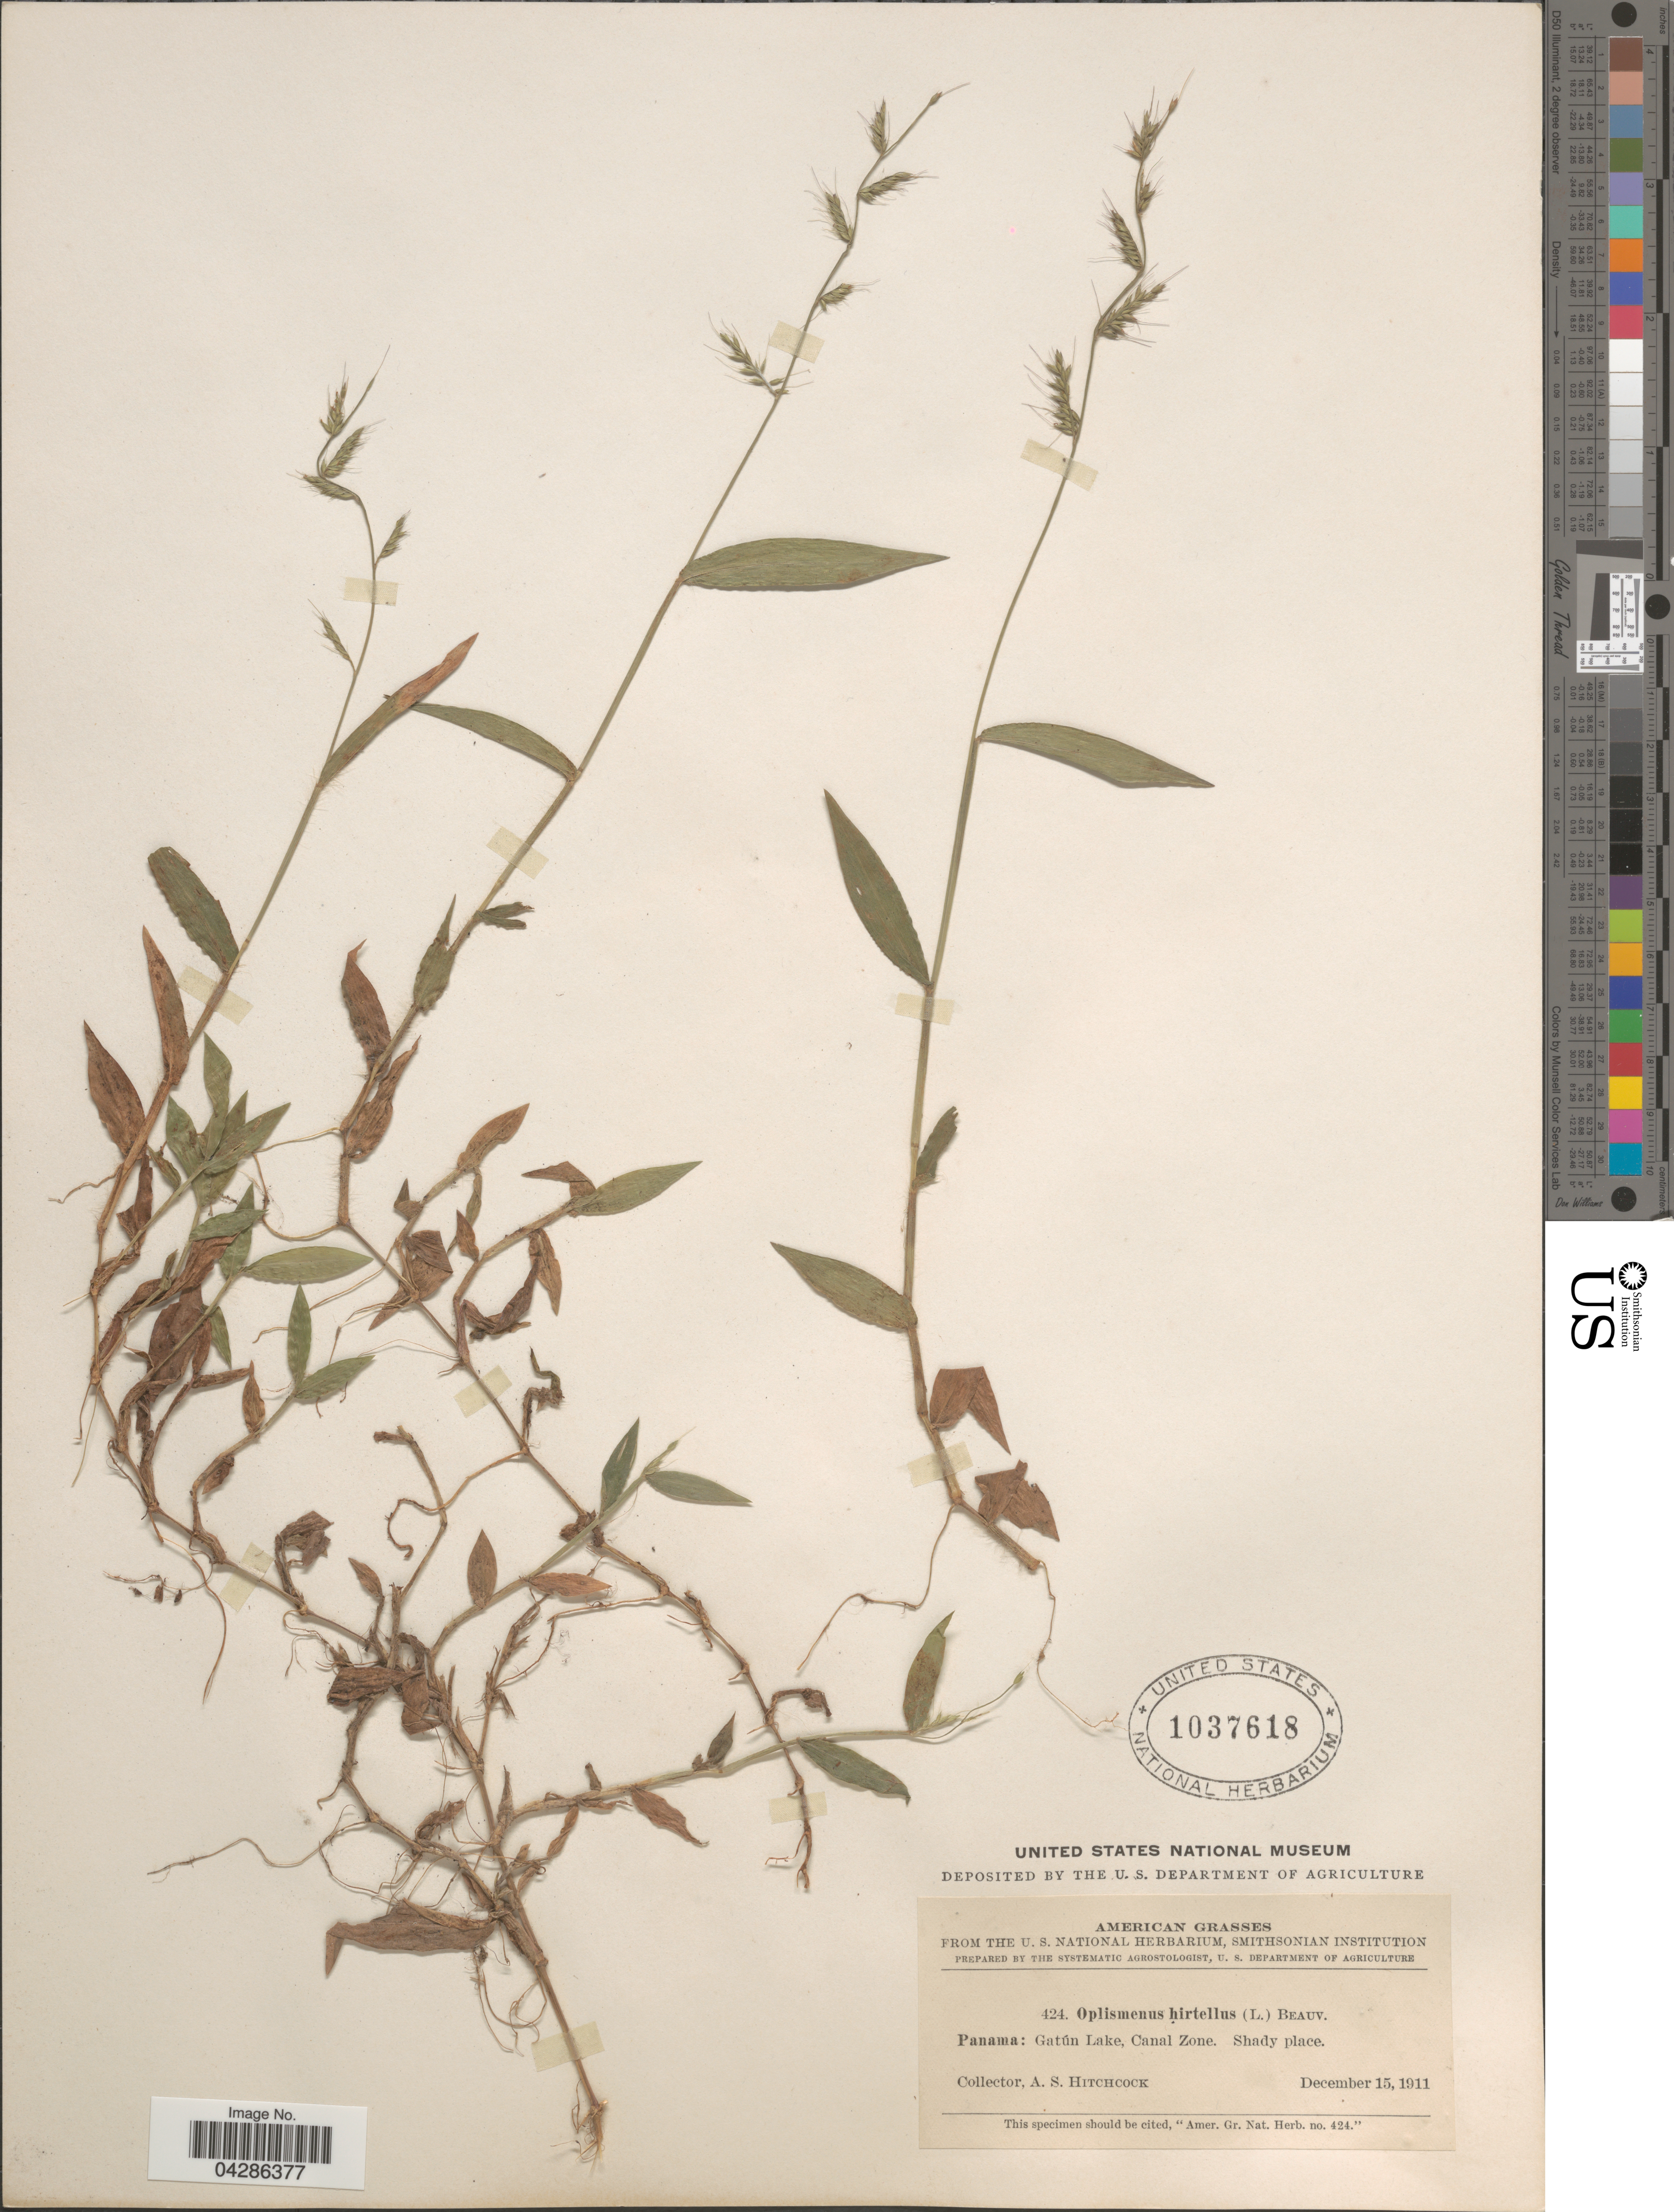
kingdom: Plantae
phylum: Tracheophyta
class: Liliopsida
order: Poales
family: Poaceae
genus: Oplismenus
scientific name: Oplismenus hirtellus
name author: (L.) P. Beauv.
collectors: A. S. Hitchcock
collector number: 424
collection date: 1911-12-15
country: Panama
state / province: Colón / Panamá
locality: Gatún Lake, Canal Zone.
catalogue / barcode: US 1037618